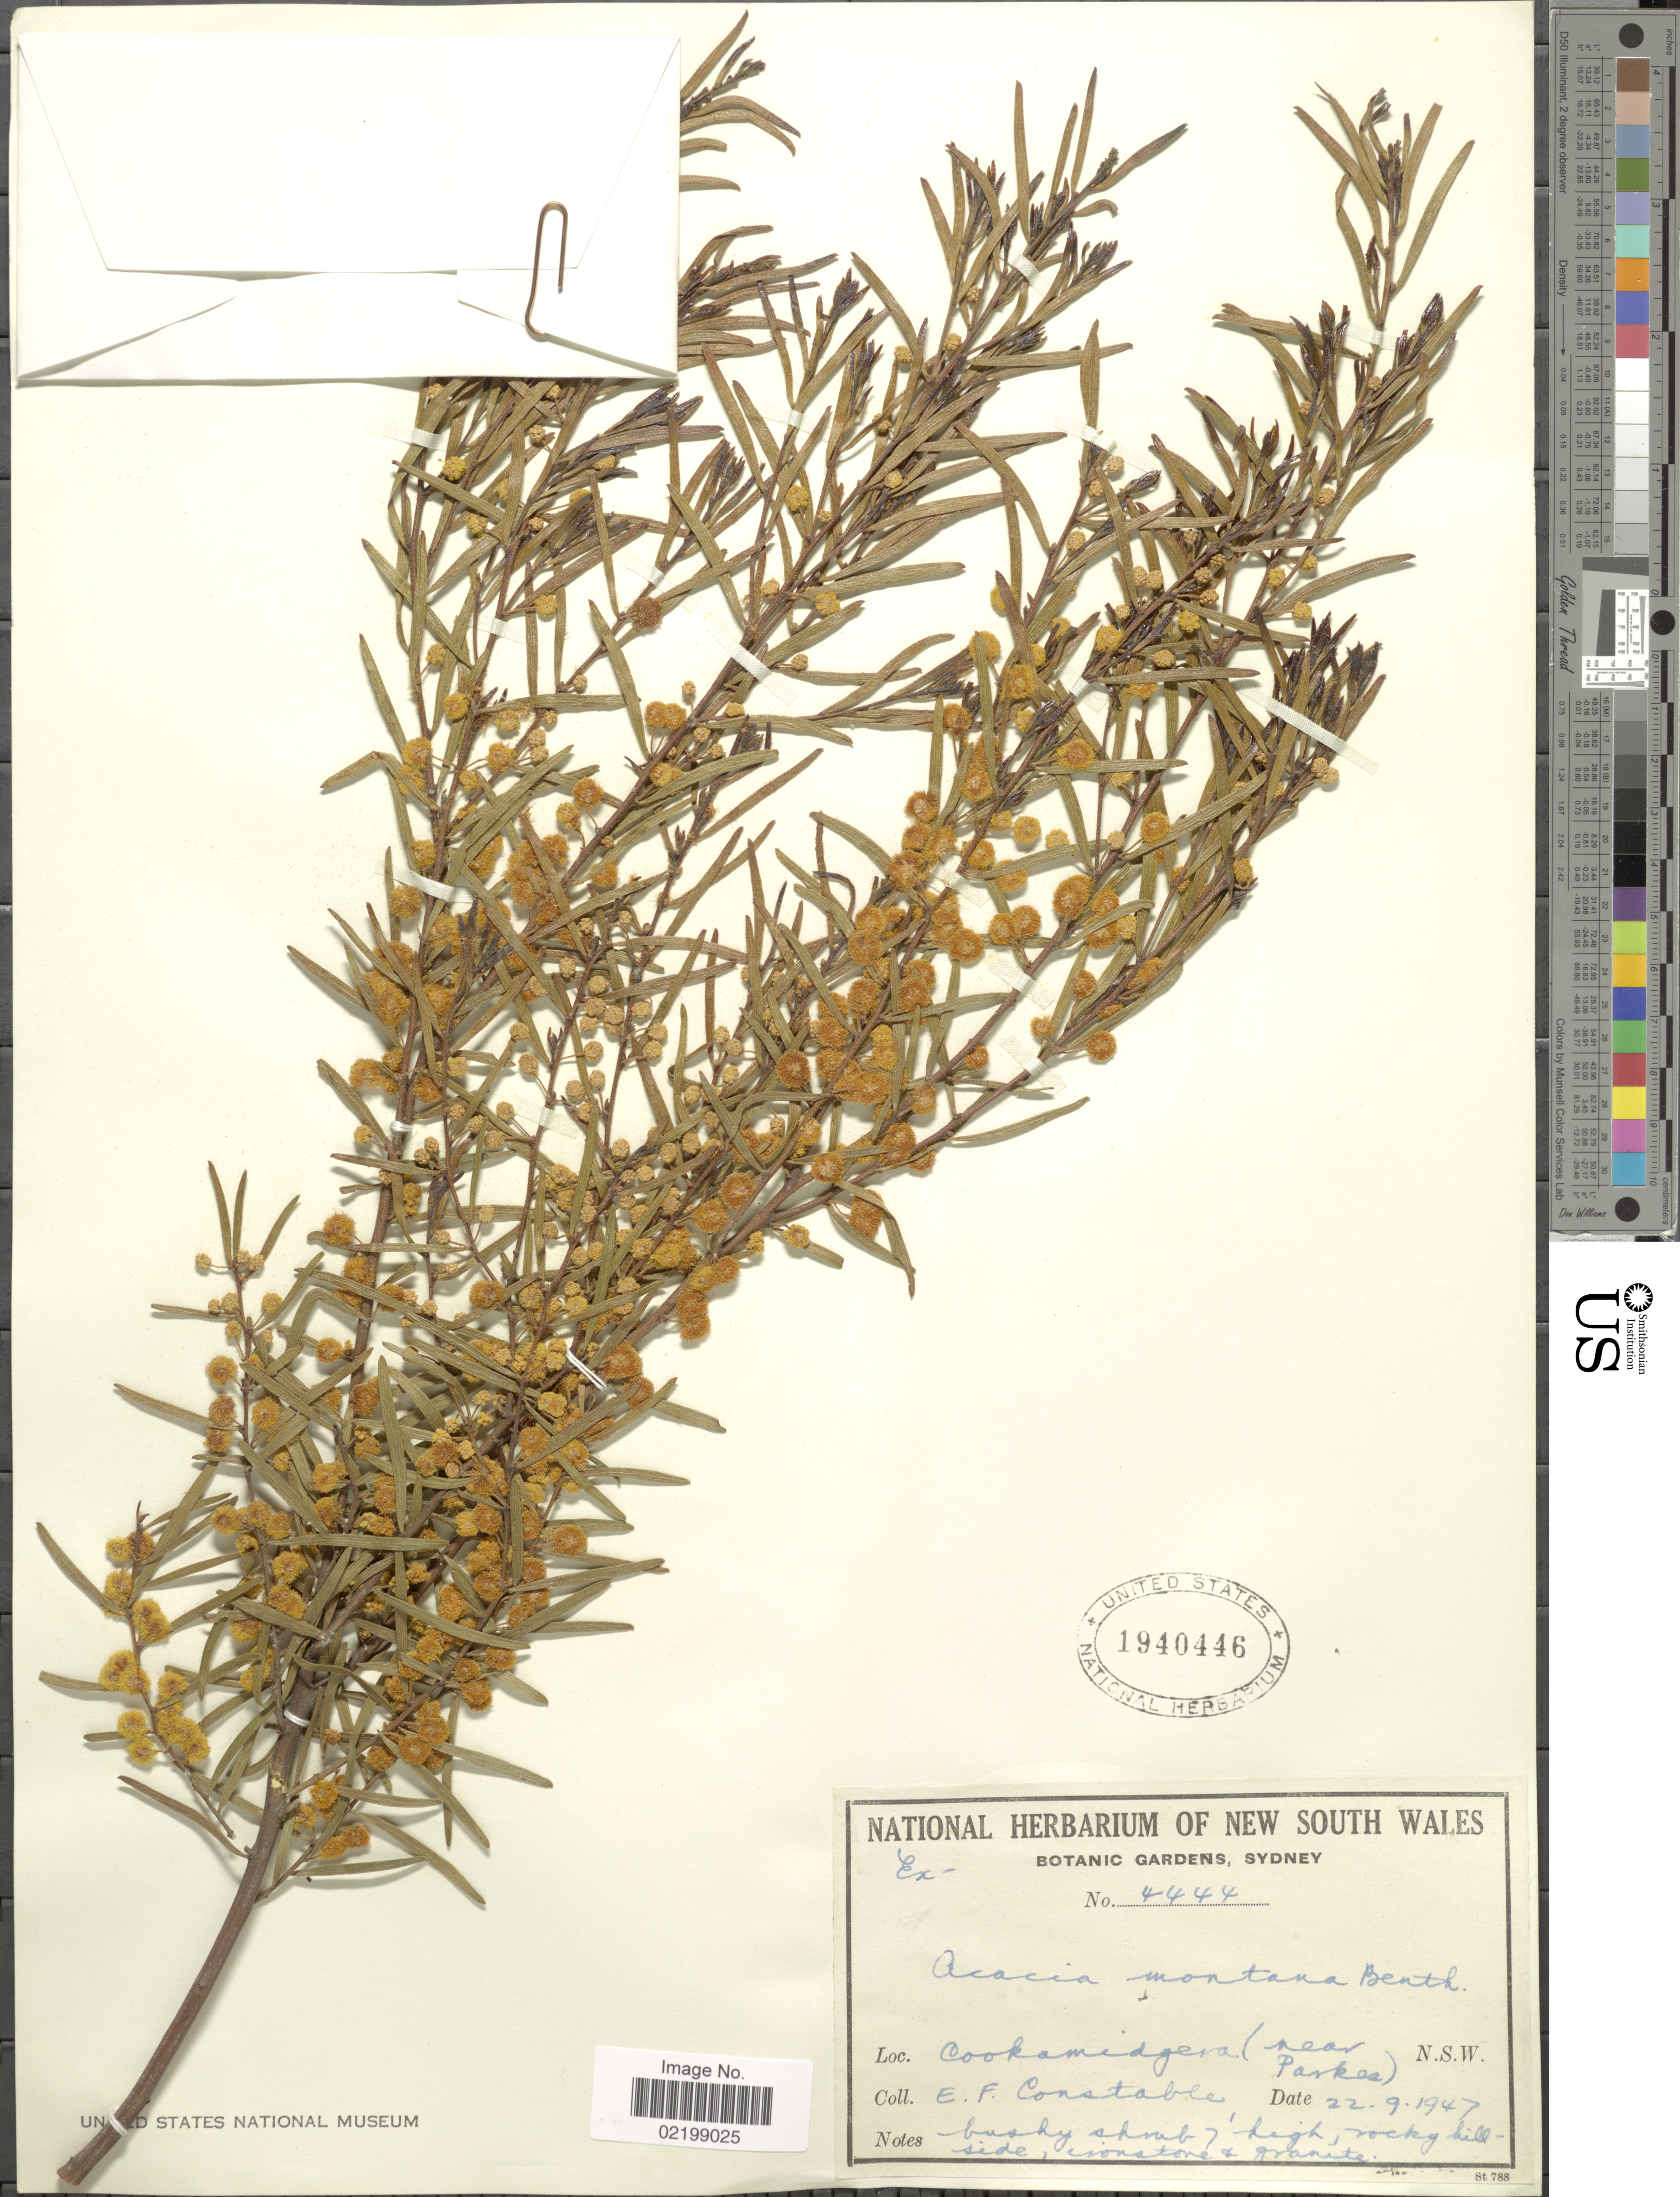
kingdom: Plantae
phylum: Tracheophyta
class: Magnoliopsida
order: Fabales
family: Fabaceae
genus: Acacia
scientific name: Acacia montana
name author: Benth.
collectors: E. F. Constable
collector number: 4444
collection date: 1947-09-22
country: Australia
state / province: New South Wales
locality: Cookamidgera (near Parkes)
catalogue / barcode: US 1940446